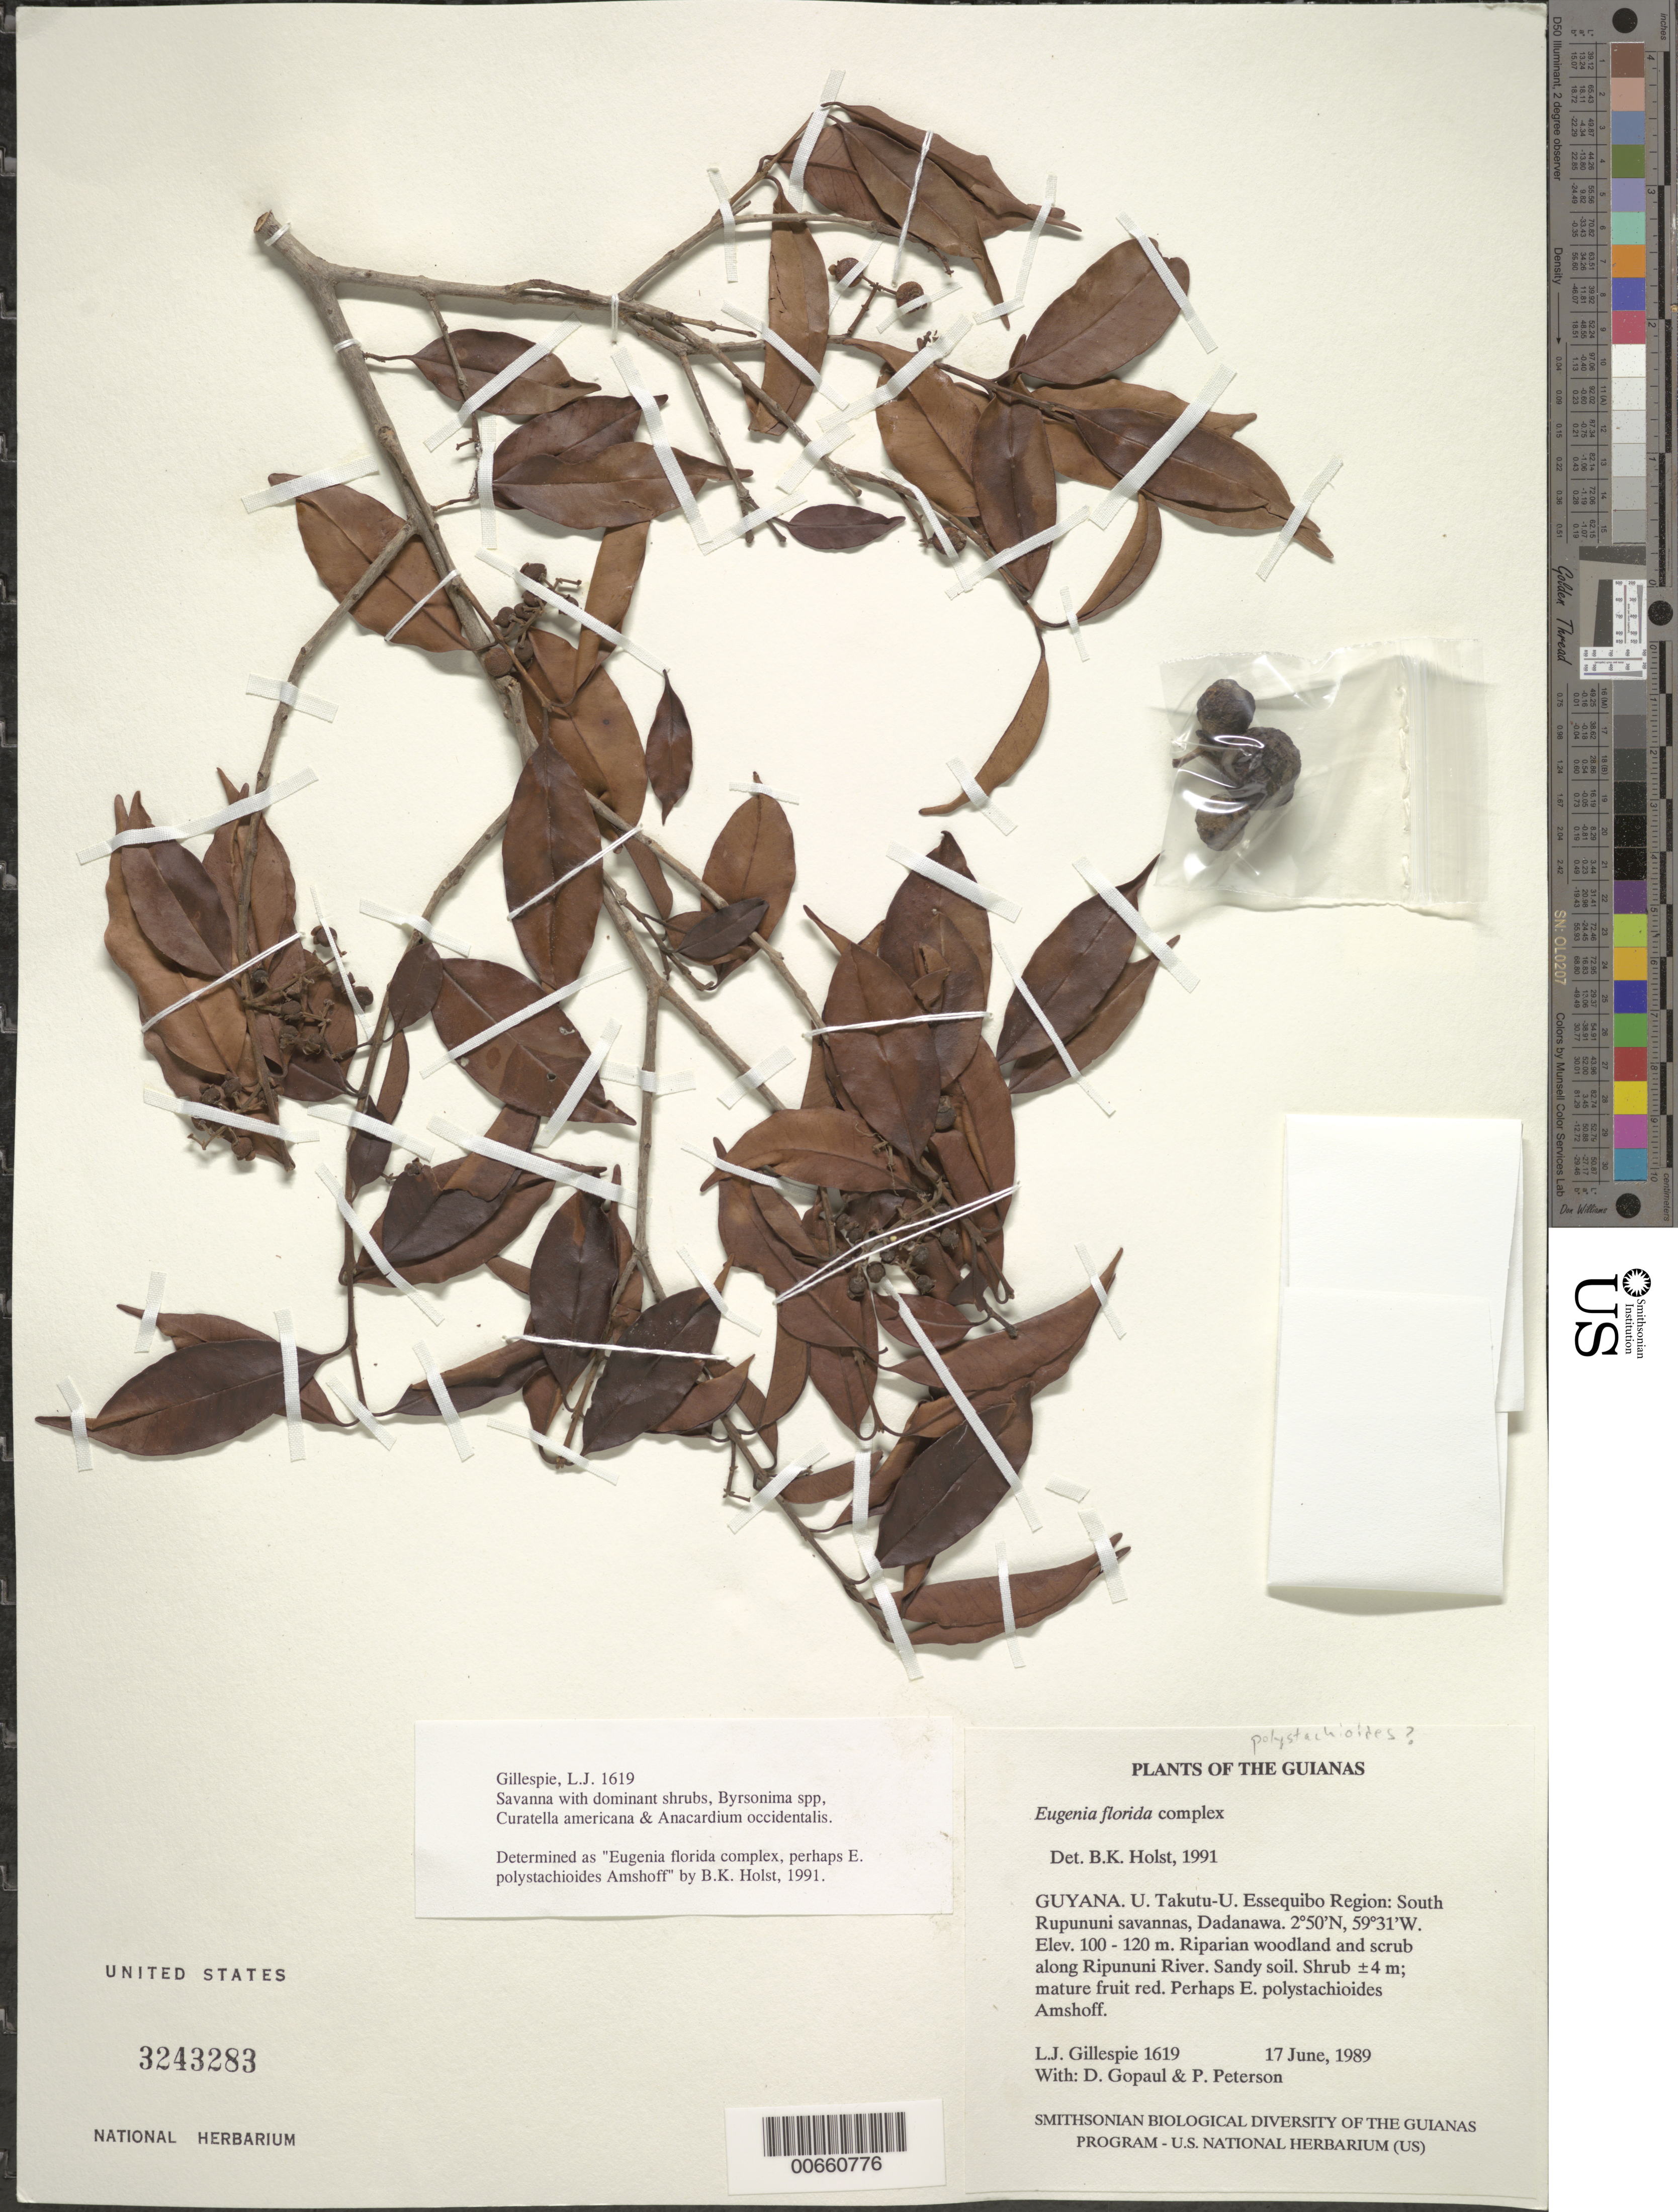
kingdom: Plantae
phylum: Tracheophyta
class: Magnoliopsida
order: Myrtales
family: Myrtaceae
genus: Eugenia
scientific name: Eugenia sp.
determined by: Holst, Bruce K.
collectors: L. J. Gillespie, D. Gopaul & P. M. Peterson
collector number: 1619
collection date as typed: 17 June 1989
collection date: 1989-06-17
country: Guyana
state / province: U. Takutu-U. Essequibo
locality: South Rupununi savanna, Dadanawa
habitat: Riparian woodland and scrub along Rupununi River. Sandy soil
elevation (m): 100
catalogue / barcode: US 3243283